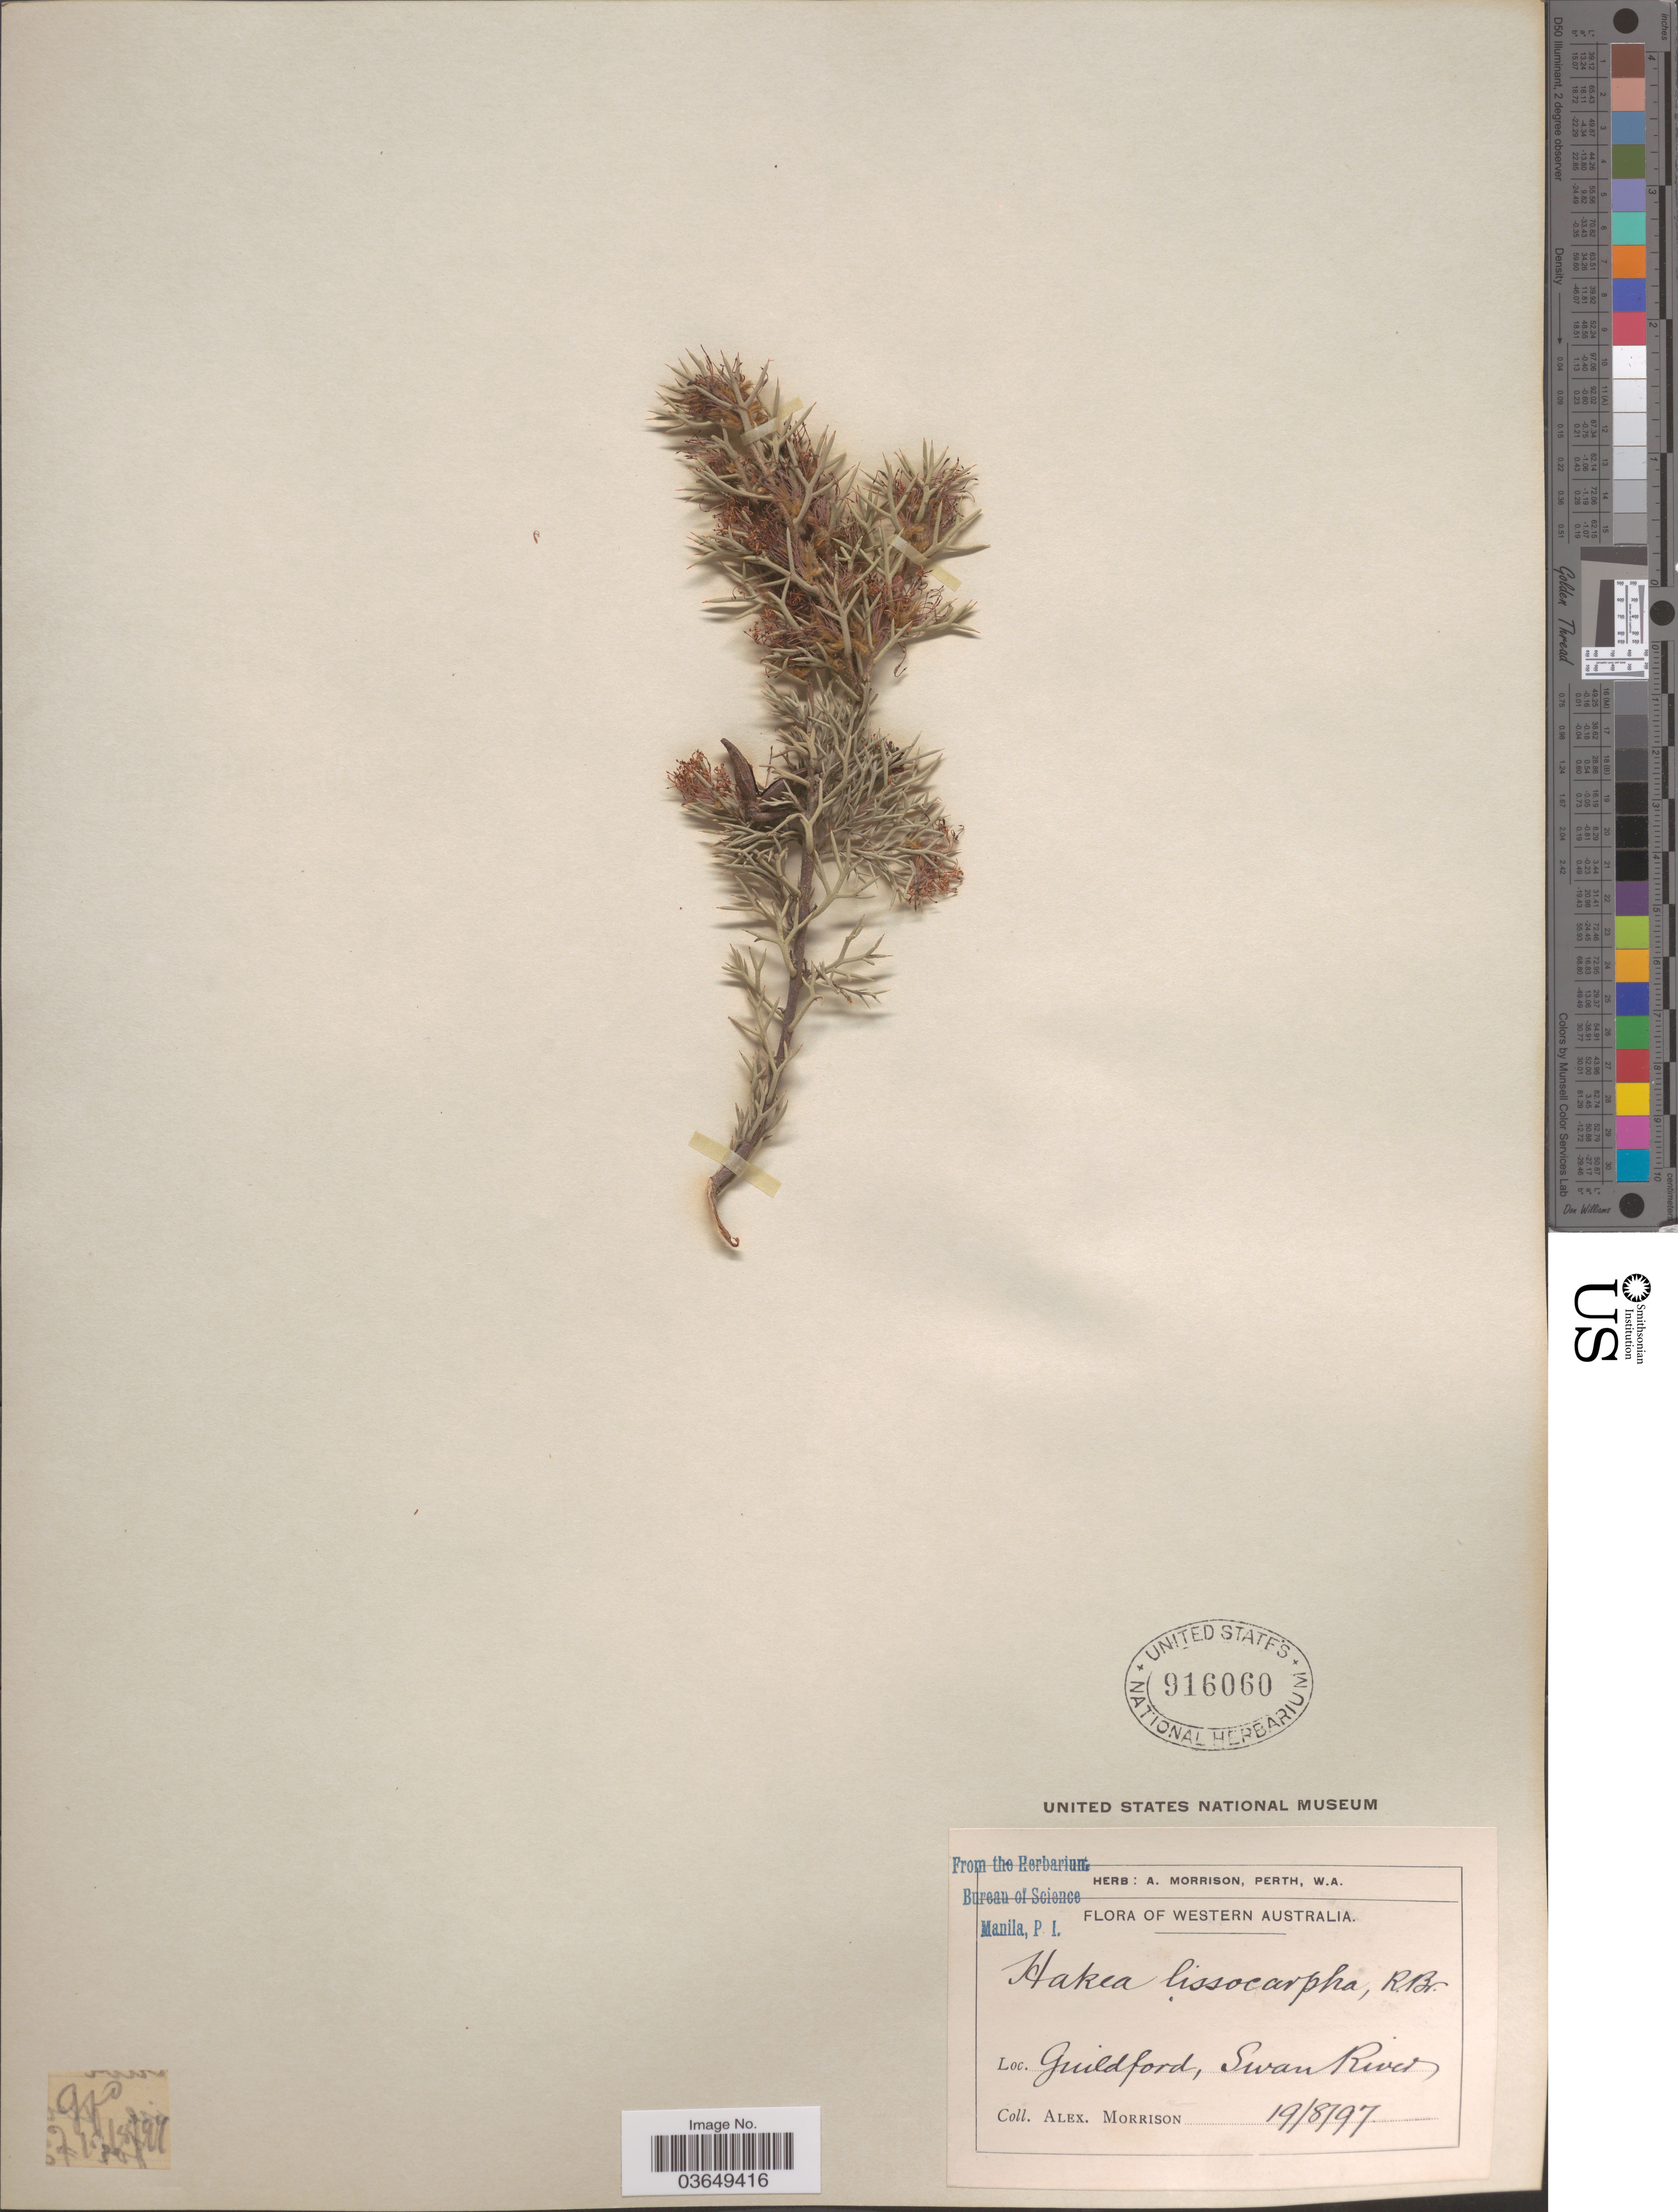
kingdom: Plantae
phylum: Tracheophyta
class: Magnoliopsida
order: Proteales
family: Proteaceae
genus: Hakea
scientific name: Hakea lissocarpha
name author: R. Br.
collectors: A. Morrison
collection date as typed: Transcribed d/m/y: 19/8/97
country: Australia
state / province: Western Australia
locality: Guildford, Swan River.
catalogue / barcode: US 916060